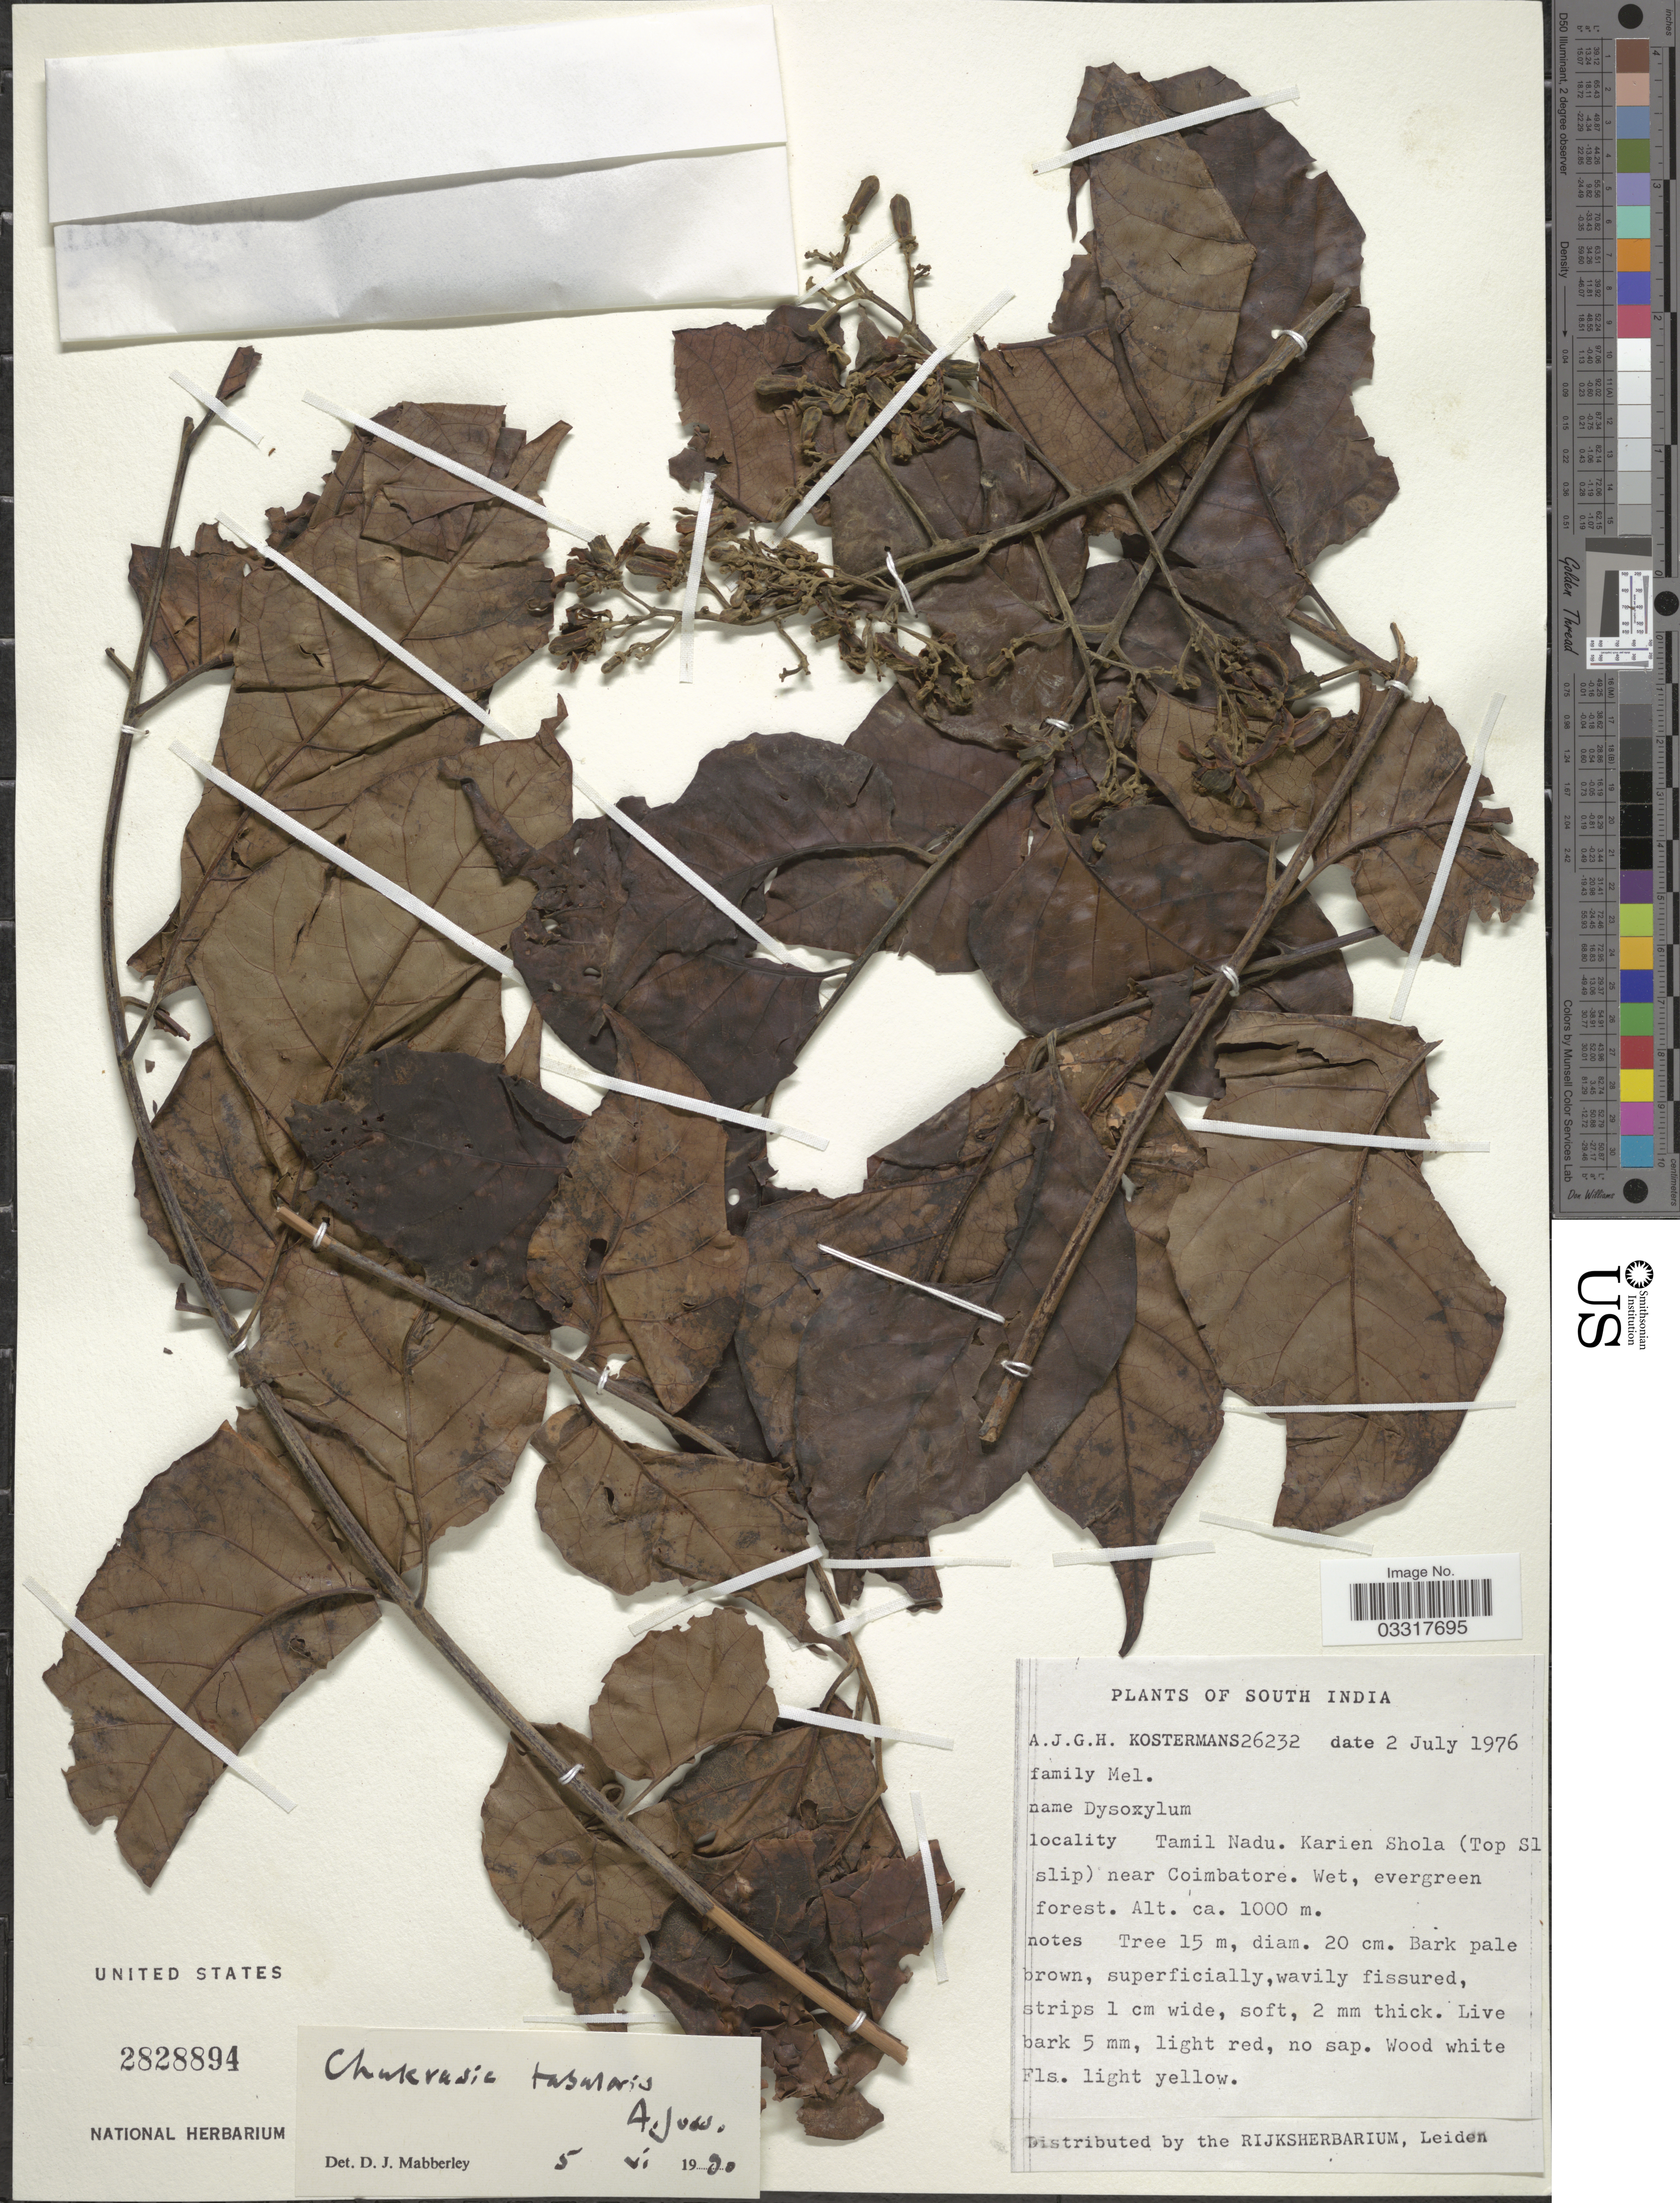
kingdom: Plantae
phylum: Tracheophyta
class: Magnoliopsida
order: Sapindales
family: Meliaceae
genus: Chukrasia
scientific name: Chukrasia tabularis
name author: A. Juss.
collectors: A. J. G. Kostermans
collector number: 26232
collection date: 1976-07-02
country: India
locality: South India, Tamil Nadu. Karien Shola (Top Sl slip) near Coimbatore.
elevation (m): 1000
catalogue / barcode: US 2828894